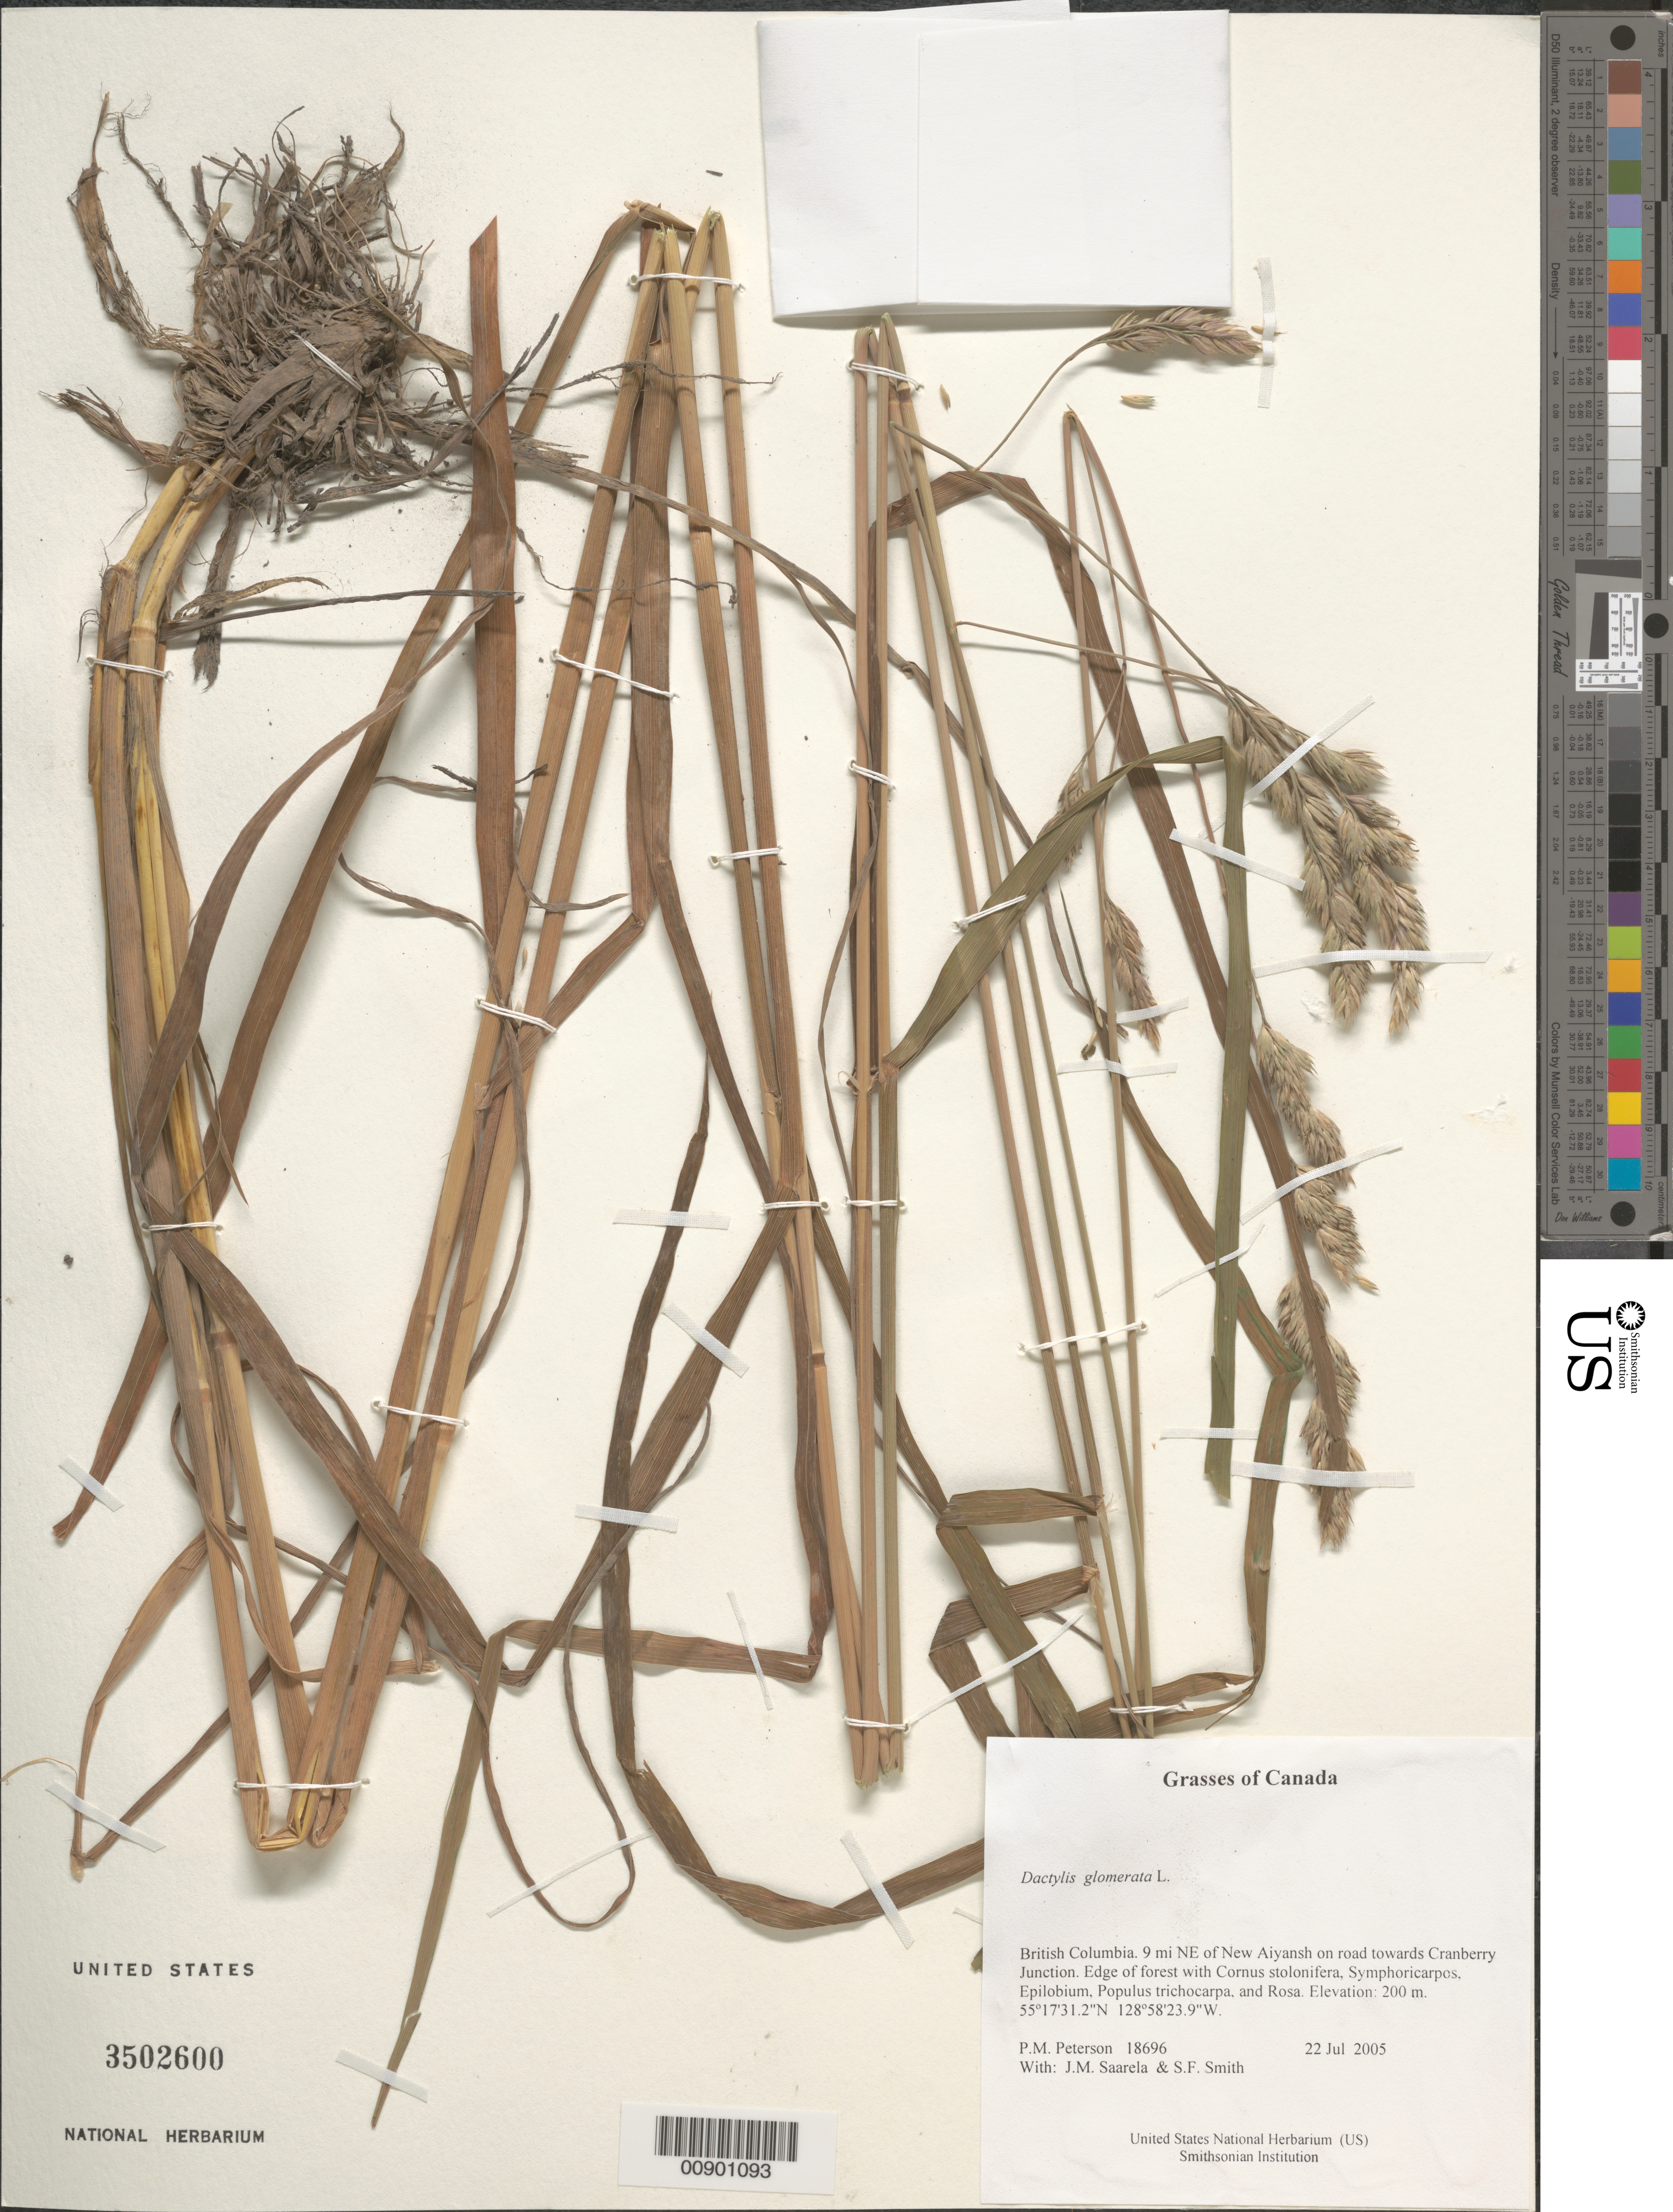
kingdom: Plantae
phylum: Tracheophyta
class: Liliopsida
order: Poales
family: Poaceae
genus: Dactylis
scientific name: Dactylis glomerata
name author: L.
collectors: P. M. Peterson, J. Saarela & S.F. Smith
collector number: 18696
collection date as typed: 22 Jul 2004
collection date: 2004-07-22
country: Canada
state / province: British Columbia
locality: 9 mi NE of New Aiyansh on road towards Cranberry Junction. Edge of forest with Cornus stolonifera, Symphoricarpos, Epilobium, Populus trichocarpa, and Rosa.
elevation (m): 200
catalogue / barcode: US 3502600